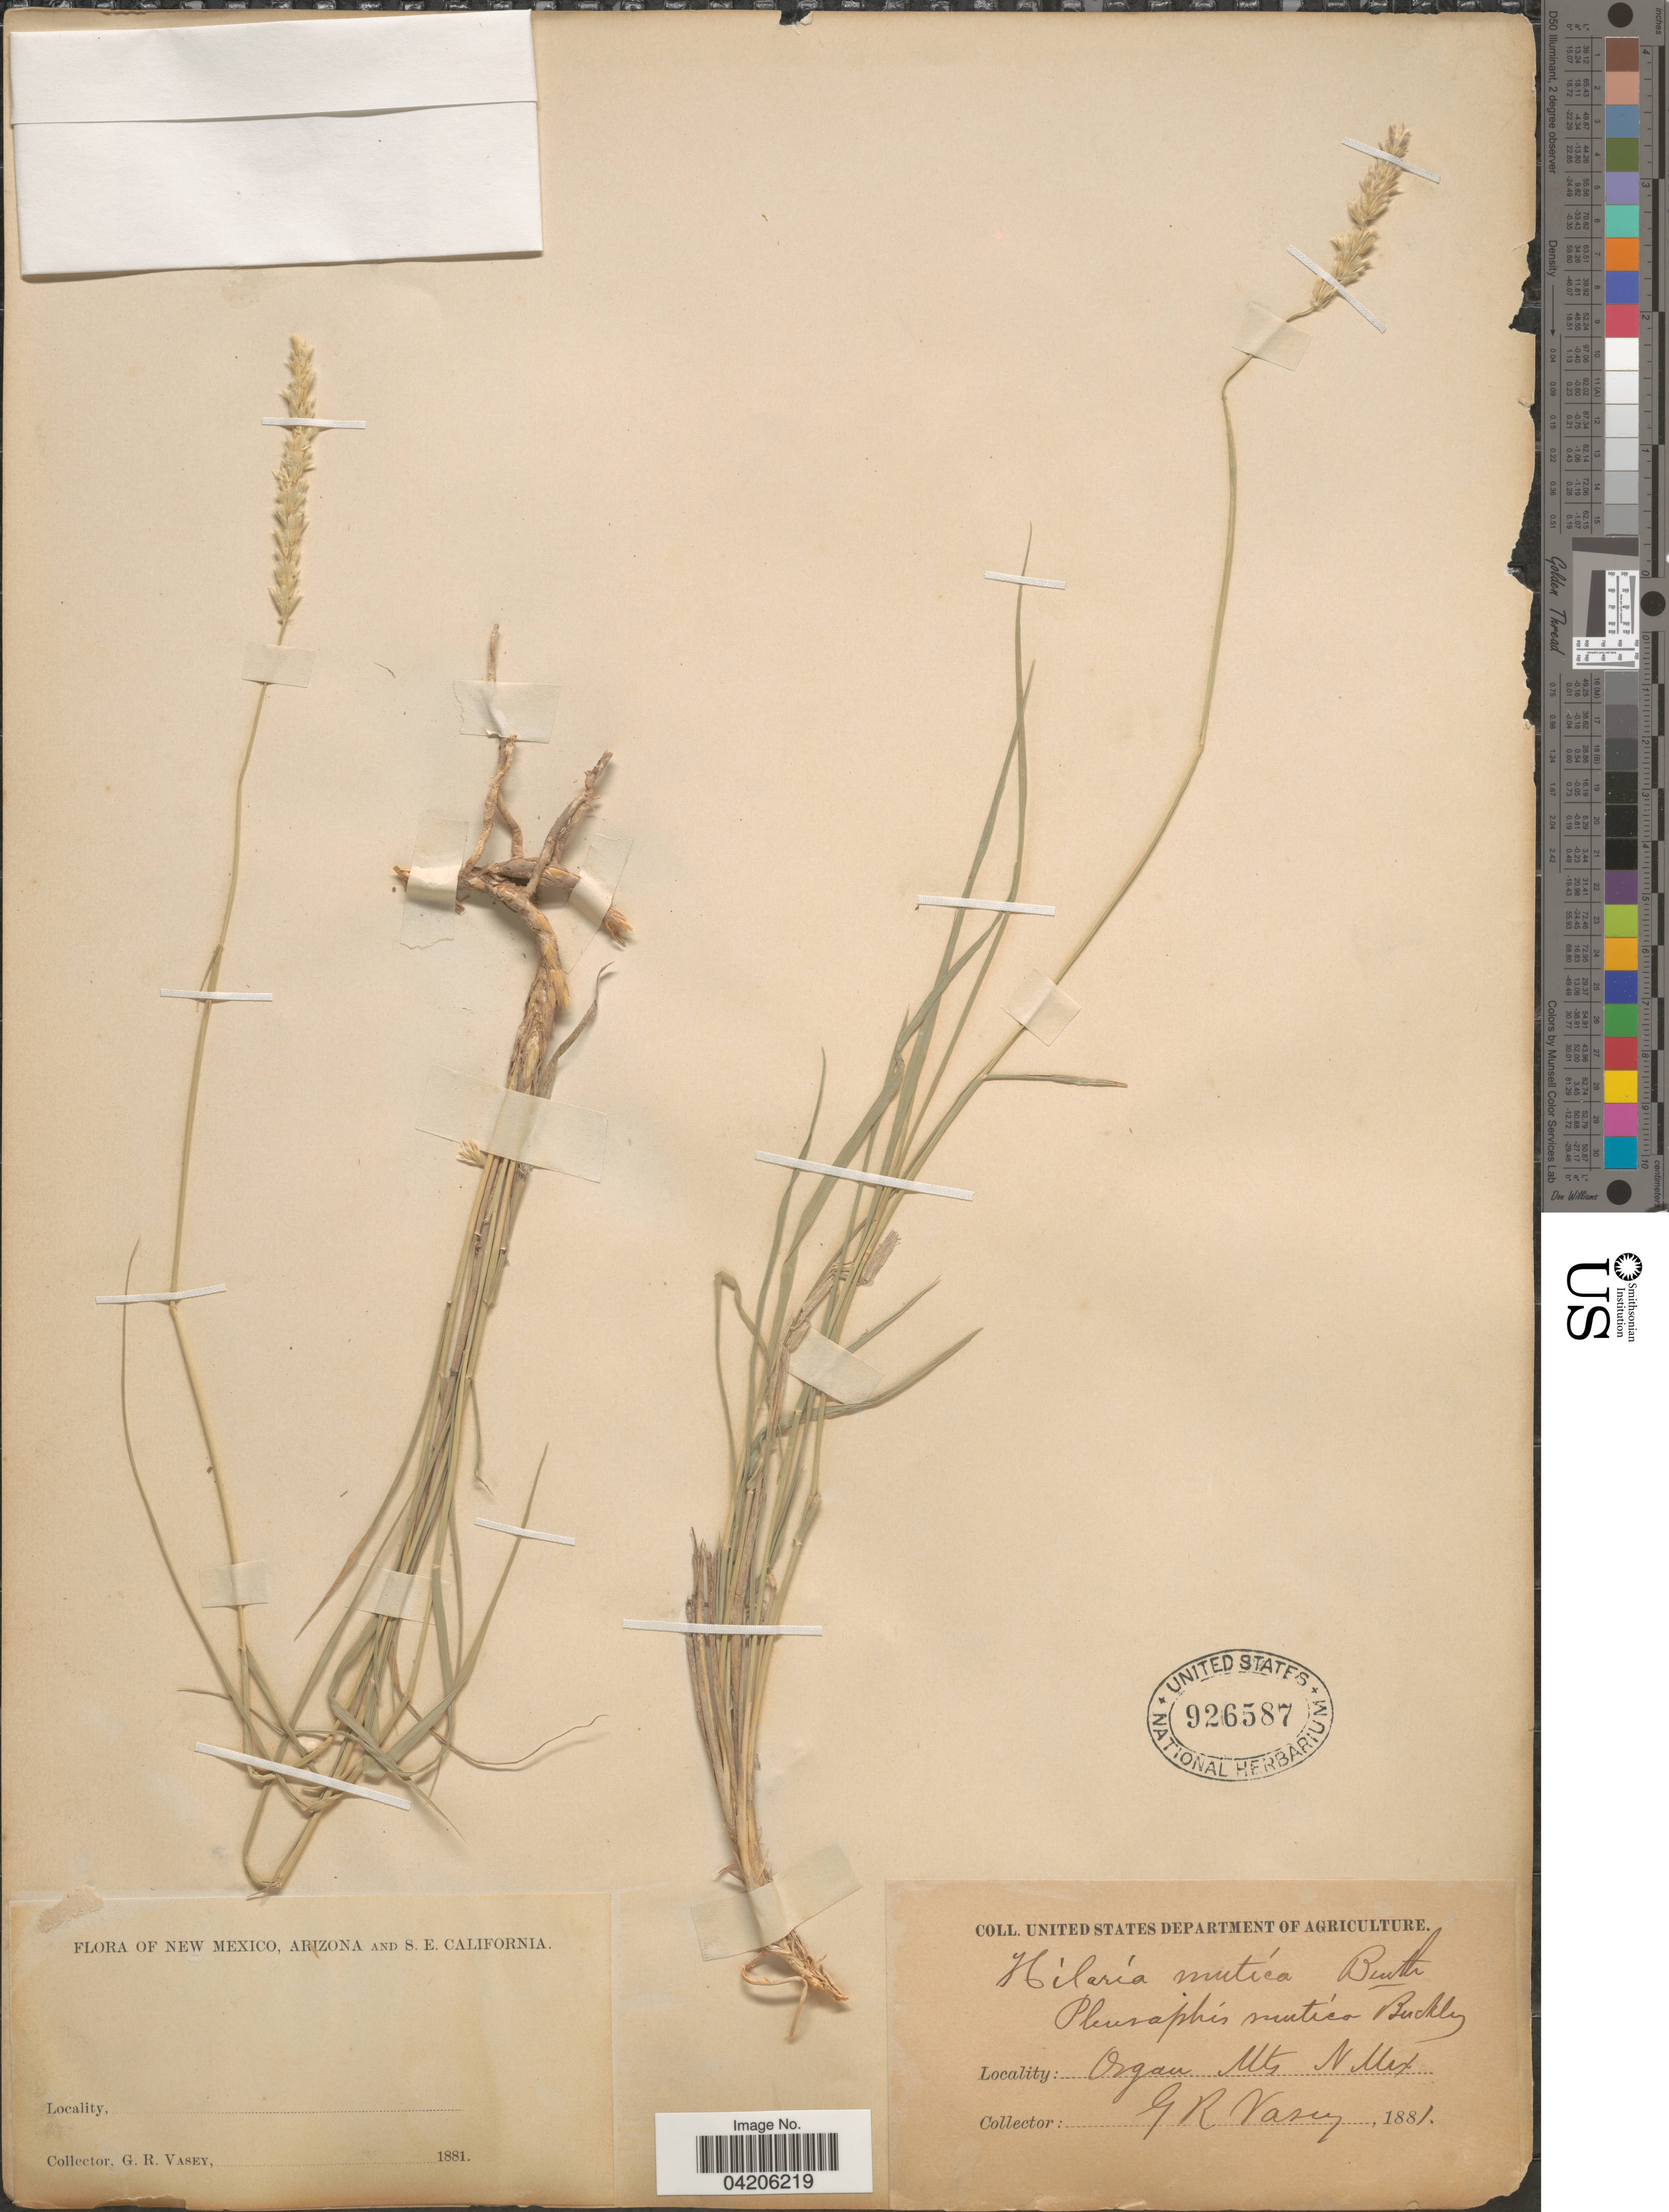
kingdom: Plantae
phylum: Tracheophyta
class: Liliopsida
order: Poales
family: Poaceae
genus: Hilaria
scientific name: Hilaria mutica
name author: (Buckley) Benth.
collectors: G. R. Vasey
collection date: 1881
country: United States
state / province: New Mexico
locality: Organ Mts.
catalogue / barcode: US 926587